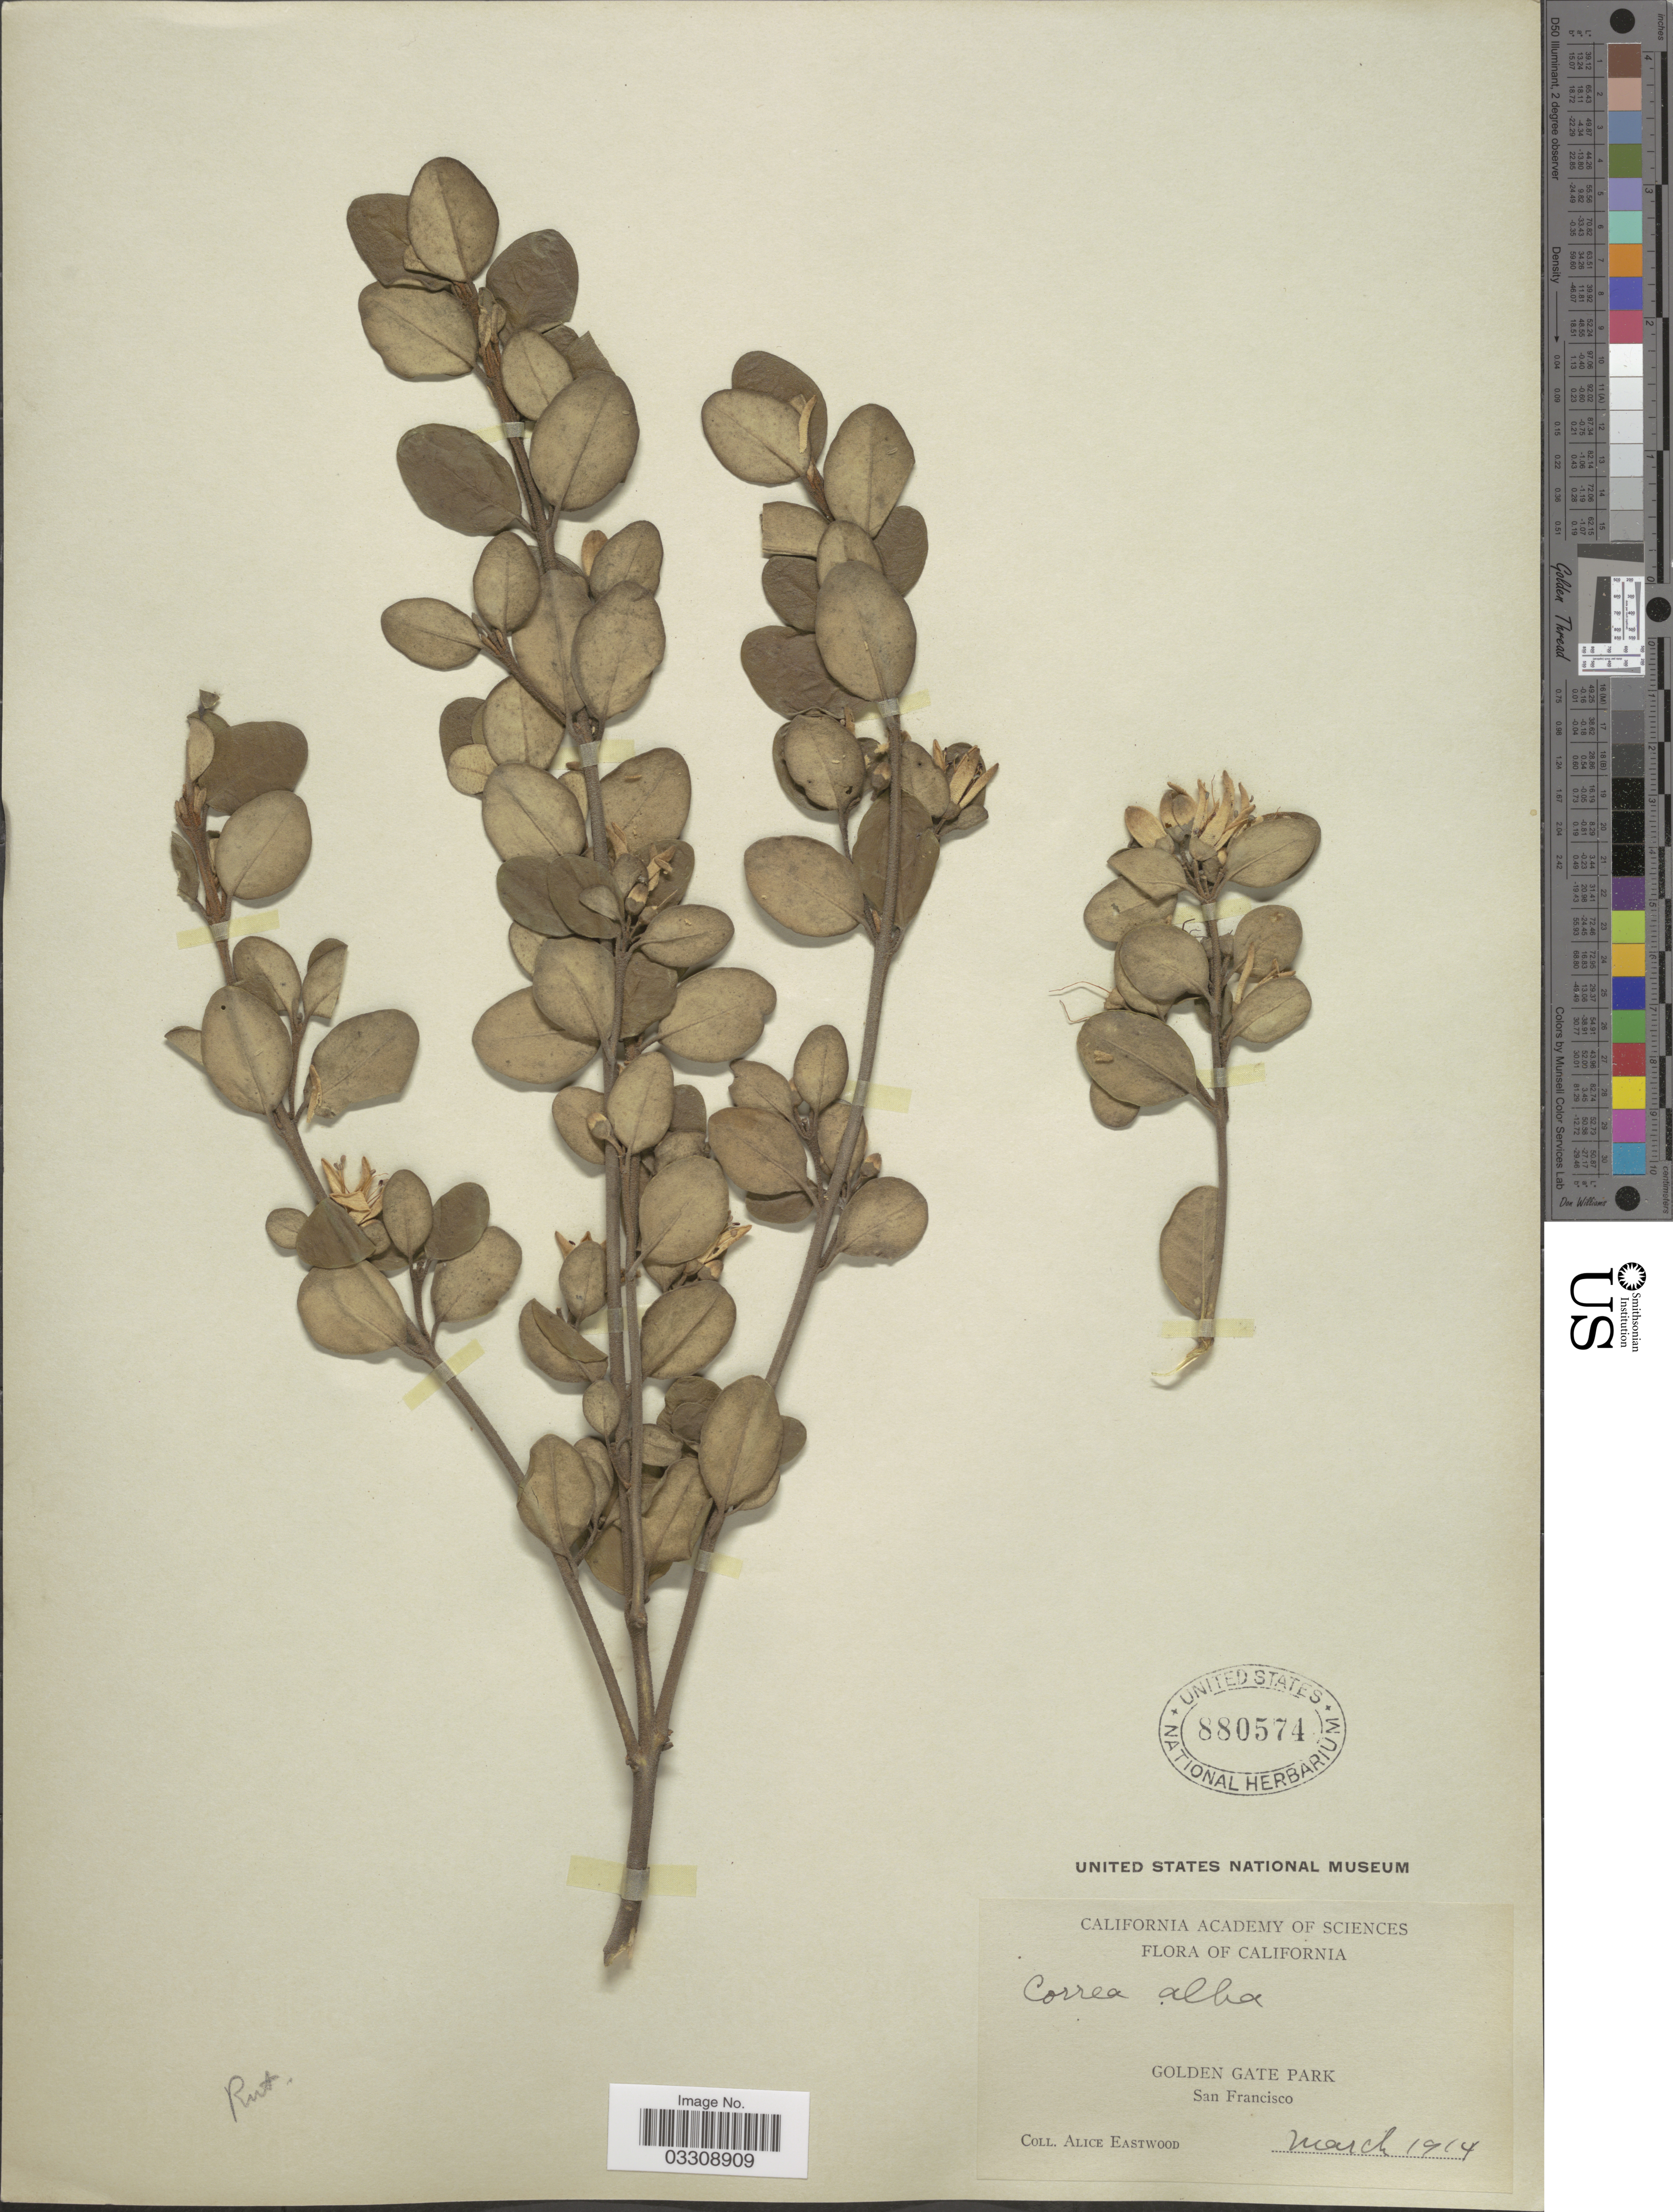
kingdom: Plantae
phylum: Tracheophyta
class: Magnoliopsida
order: Sapindales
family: Rutaceae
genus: Correa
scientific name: Correa alba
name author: Andrews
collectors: A. Eastwood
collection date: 1914-03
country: United States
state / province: California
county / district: San Francisco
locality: Golden Gate Park, San Francisco.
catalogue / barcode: US 880574